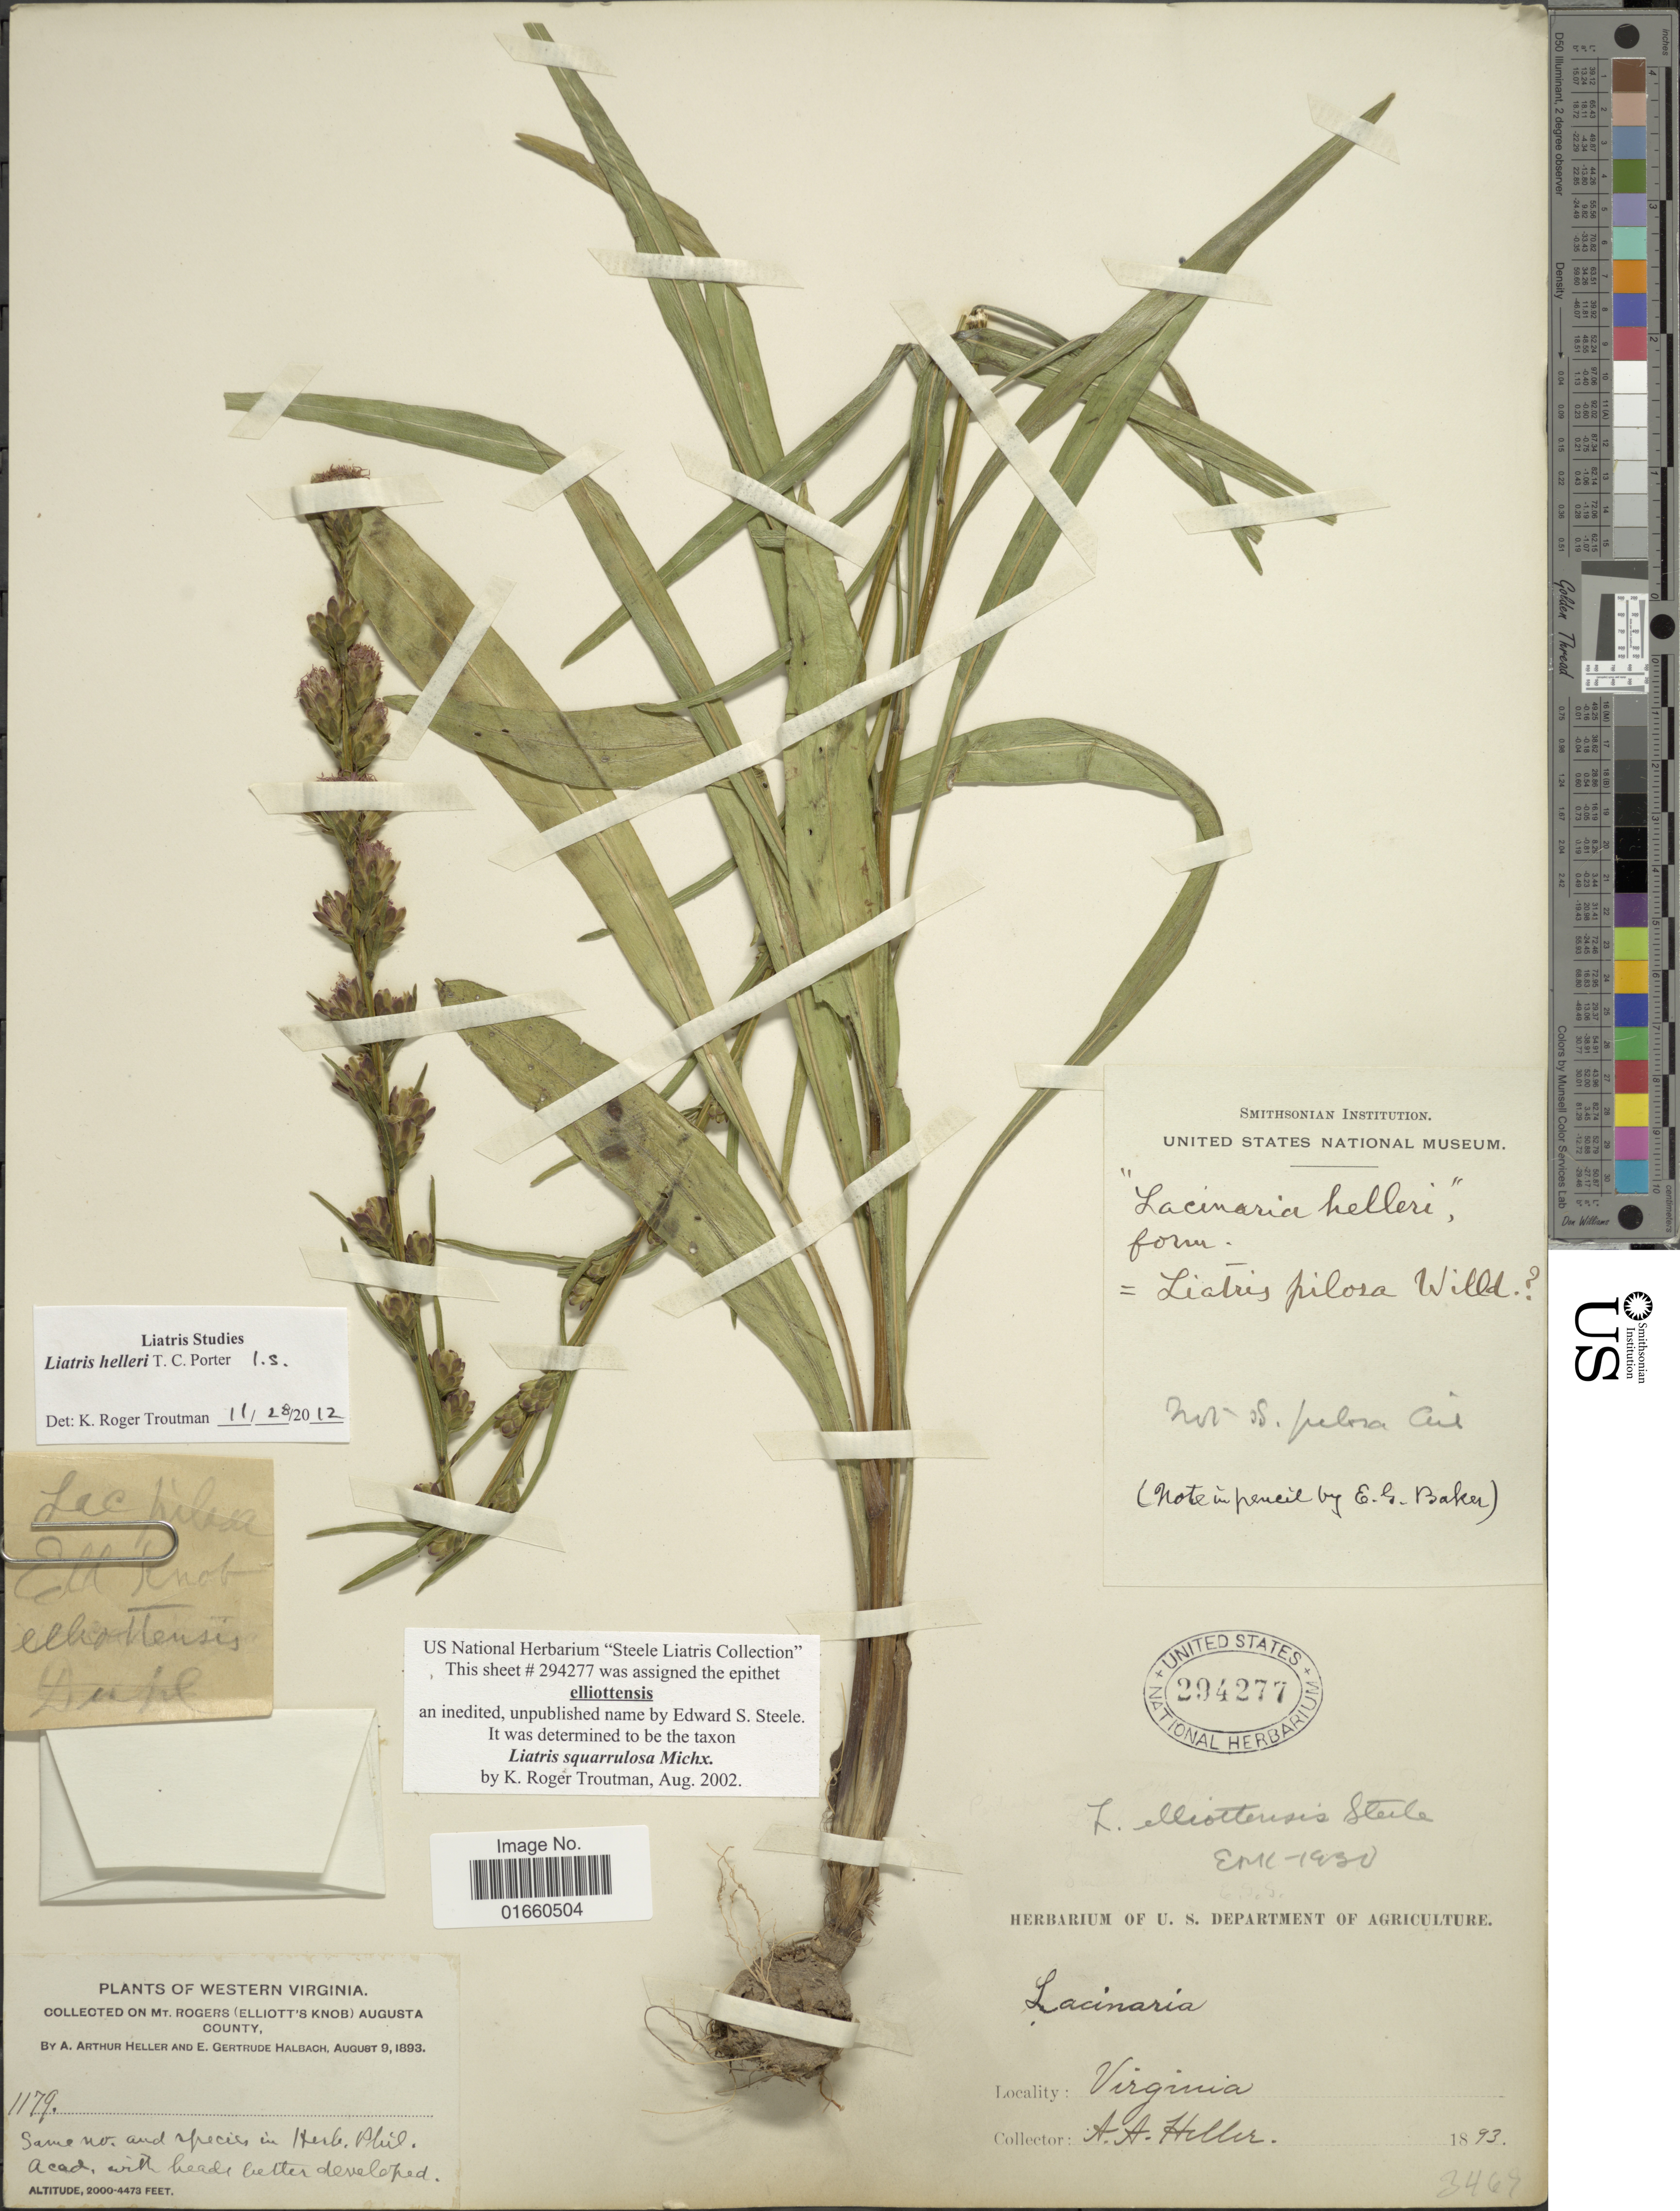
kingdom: Plantae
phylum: Tracheophyta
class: Magnoliopsida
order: Asterales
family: Asteraceae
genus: Liatris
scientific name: Liatris helleri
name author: Porter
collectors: A. A. Heller & E. G. Halbach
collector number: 1179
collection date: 1893-08-09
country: United States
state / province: West Virginia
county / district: Augusta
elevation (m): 610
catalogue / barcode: US 294277